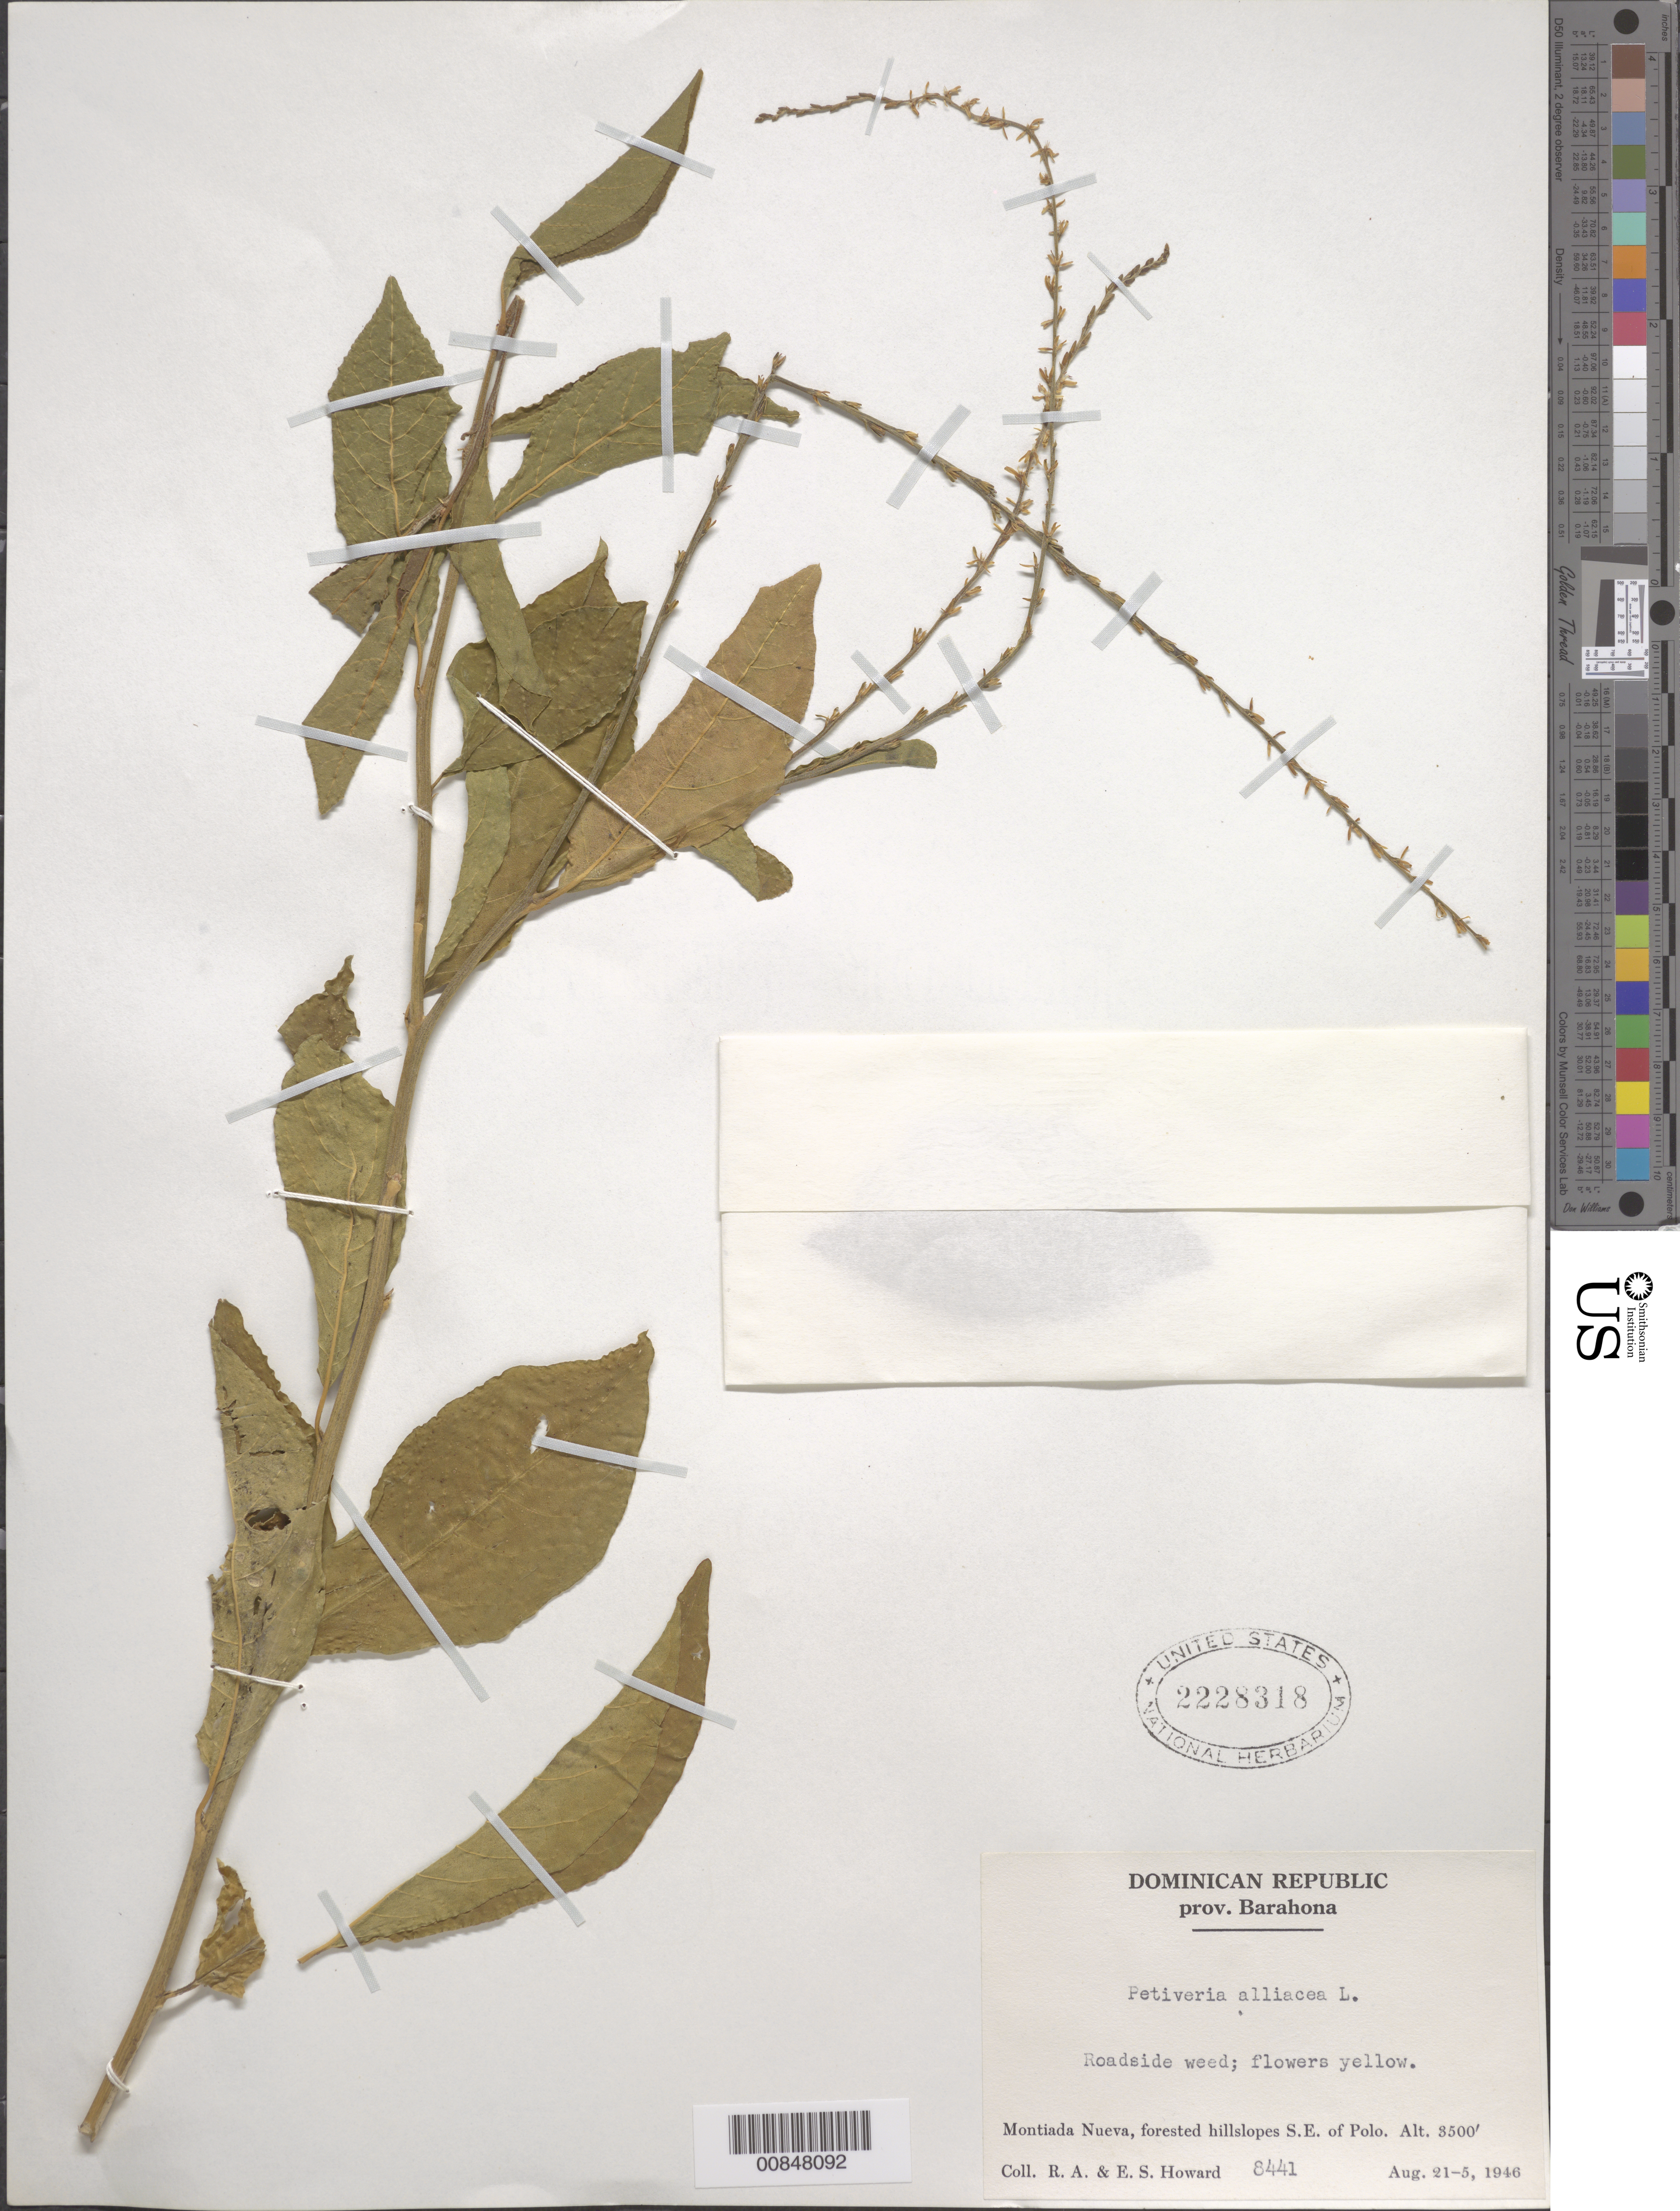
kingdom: Plantae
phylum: Tracheophyta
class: Magnoliopsida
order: Caryophyllales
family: Phytolaccaceae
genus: Petiveria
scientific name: Petiveria alliacea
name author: L.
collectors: R. A. Howard & E. S. Howard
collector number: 8441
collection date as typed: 21 Aug 1946 to 25 Aug 1946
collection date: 1946-08-21/1946-08-25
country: Dominican Republic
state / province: Barahona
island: Hispaniola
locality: Montiada Nueva, forested hillslopes SE of Polo.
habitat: Roadside.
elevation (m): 1067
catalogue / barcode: US 2228318